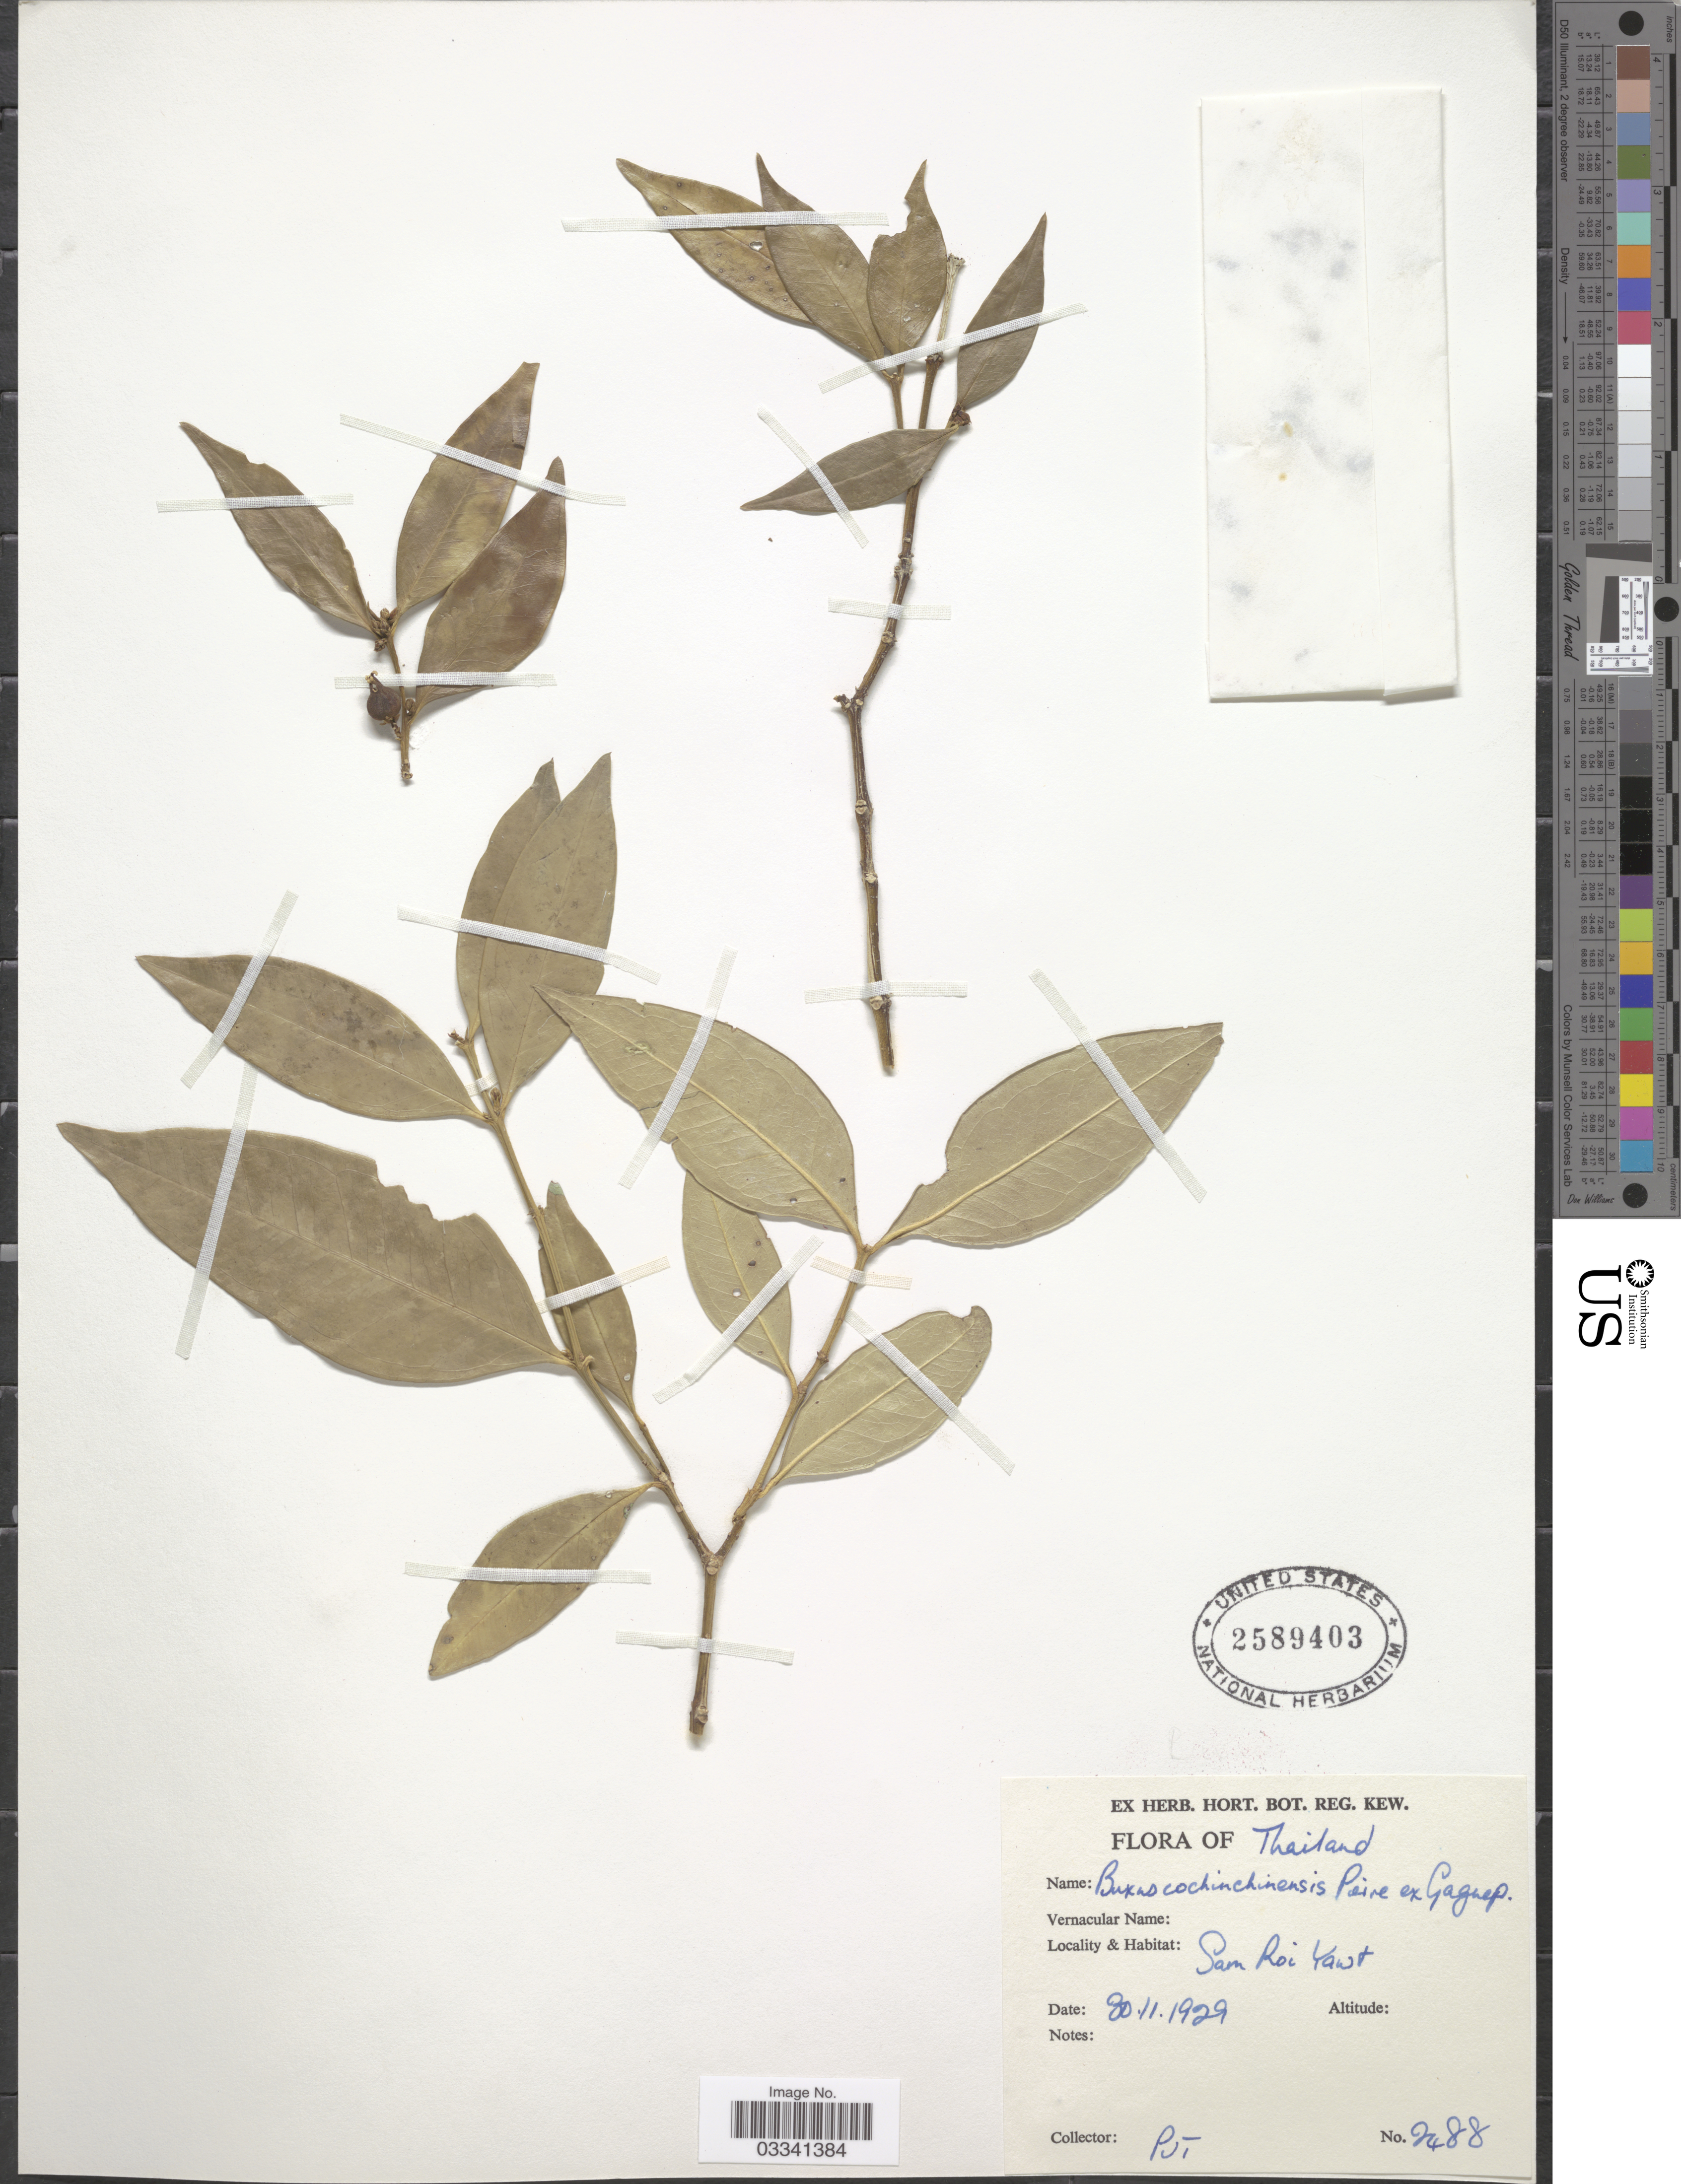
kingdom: Plantae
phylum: Tracheophyta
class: Magnoliopsida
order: Buxales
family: Buxaceae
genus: Buxus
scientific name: Buxus cochinchinensis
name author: Pierre ex Gagnep.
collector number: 2488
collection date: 1929-11-30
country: Thailand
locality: Sam Roi Yawt.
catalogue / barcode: US 2589403